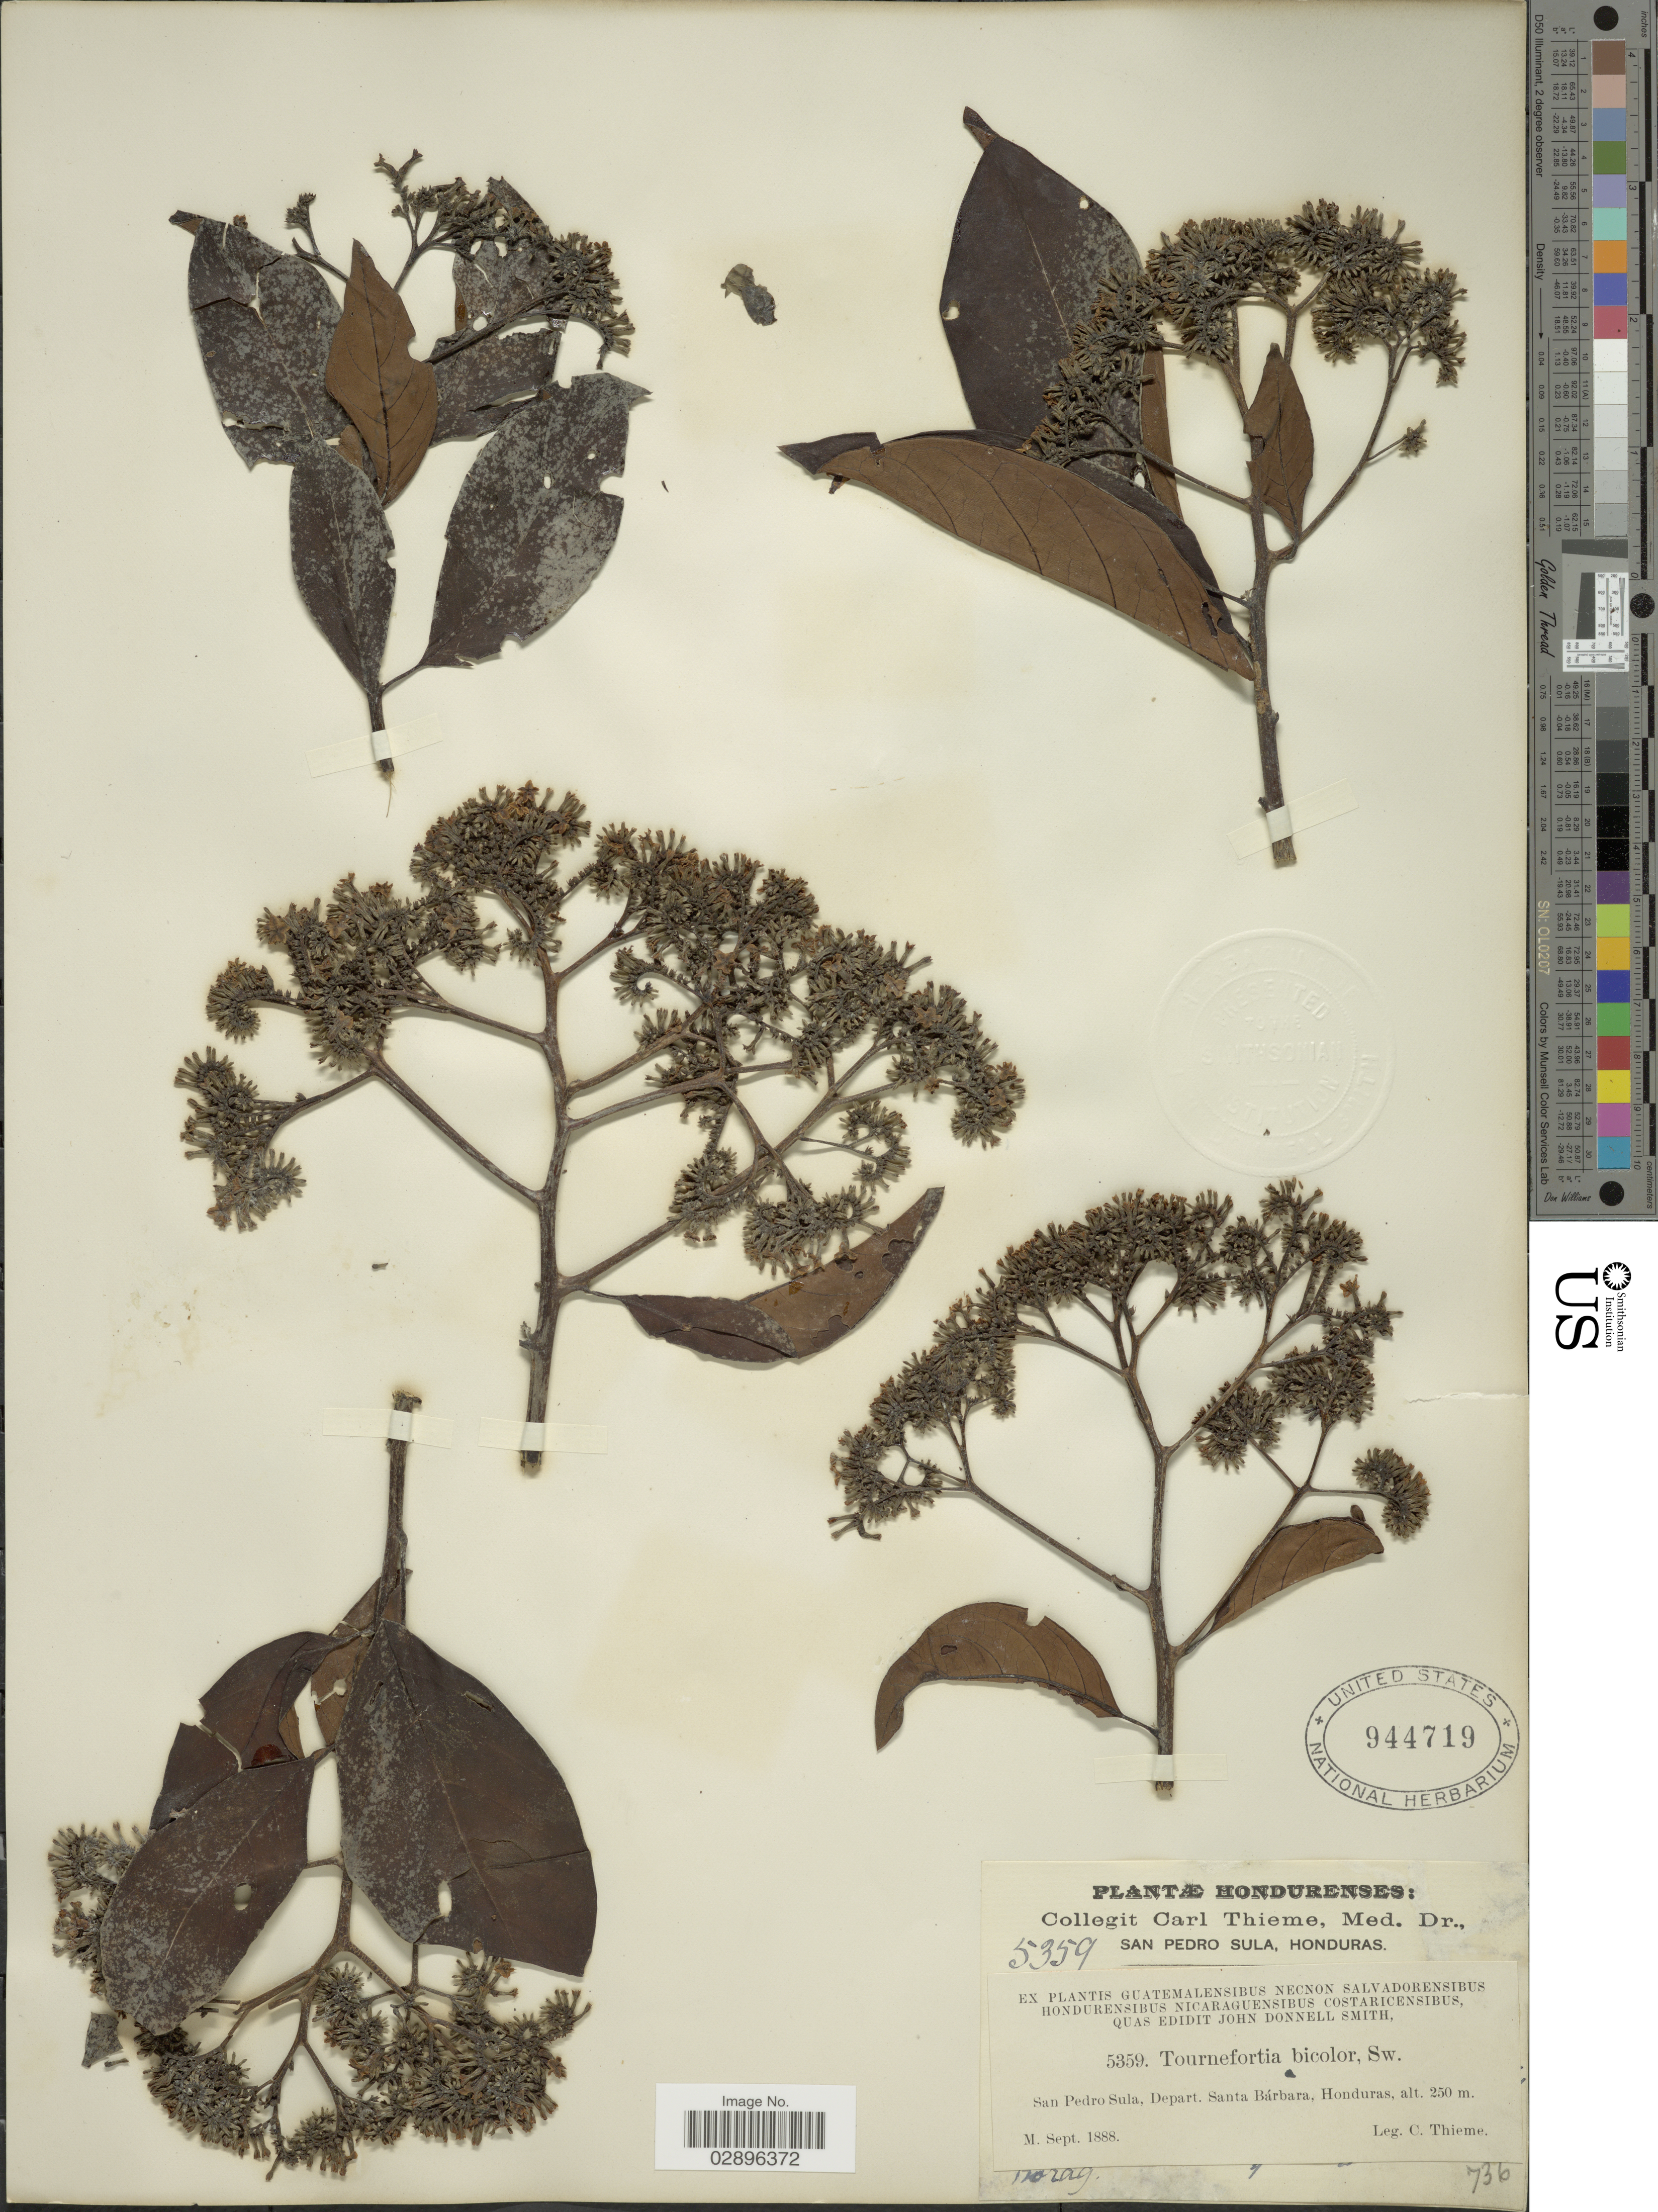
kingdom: Plantae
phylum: Tracheophyta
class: Magnoliopsida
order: Boraginales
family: Heliotropiaceae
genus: Tournefortia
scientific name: Tournefortia bicolor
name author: Sw.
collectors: C. Thieme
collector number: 5359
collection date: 1888-09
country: Honduras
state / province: Santa Bárbara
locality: San Pedro Sula, Depart. Santa Bárbara.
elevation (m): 250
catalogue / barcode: US 944719